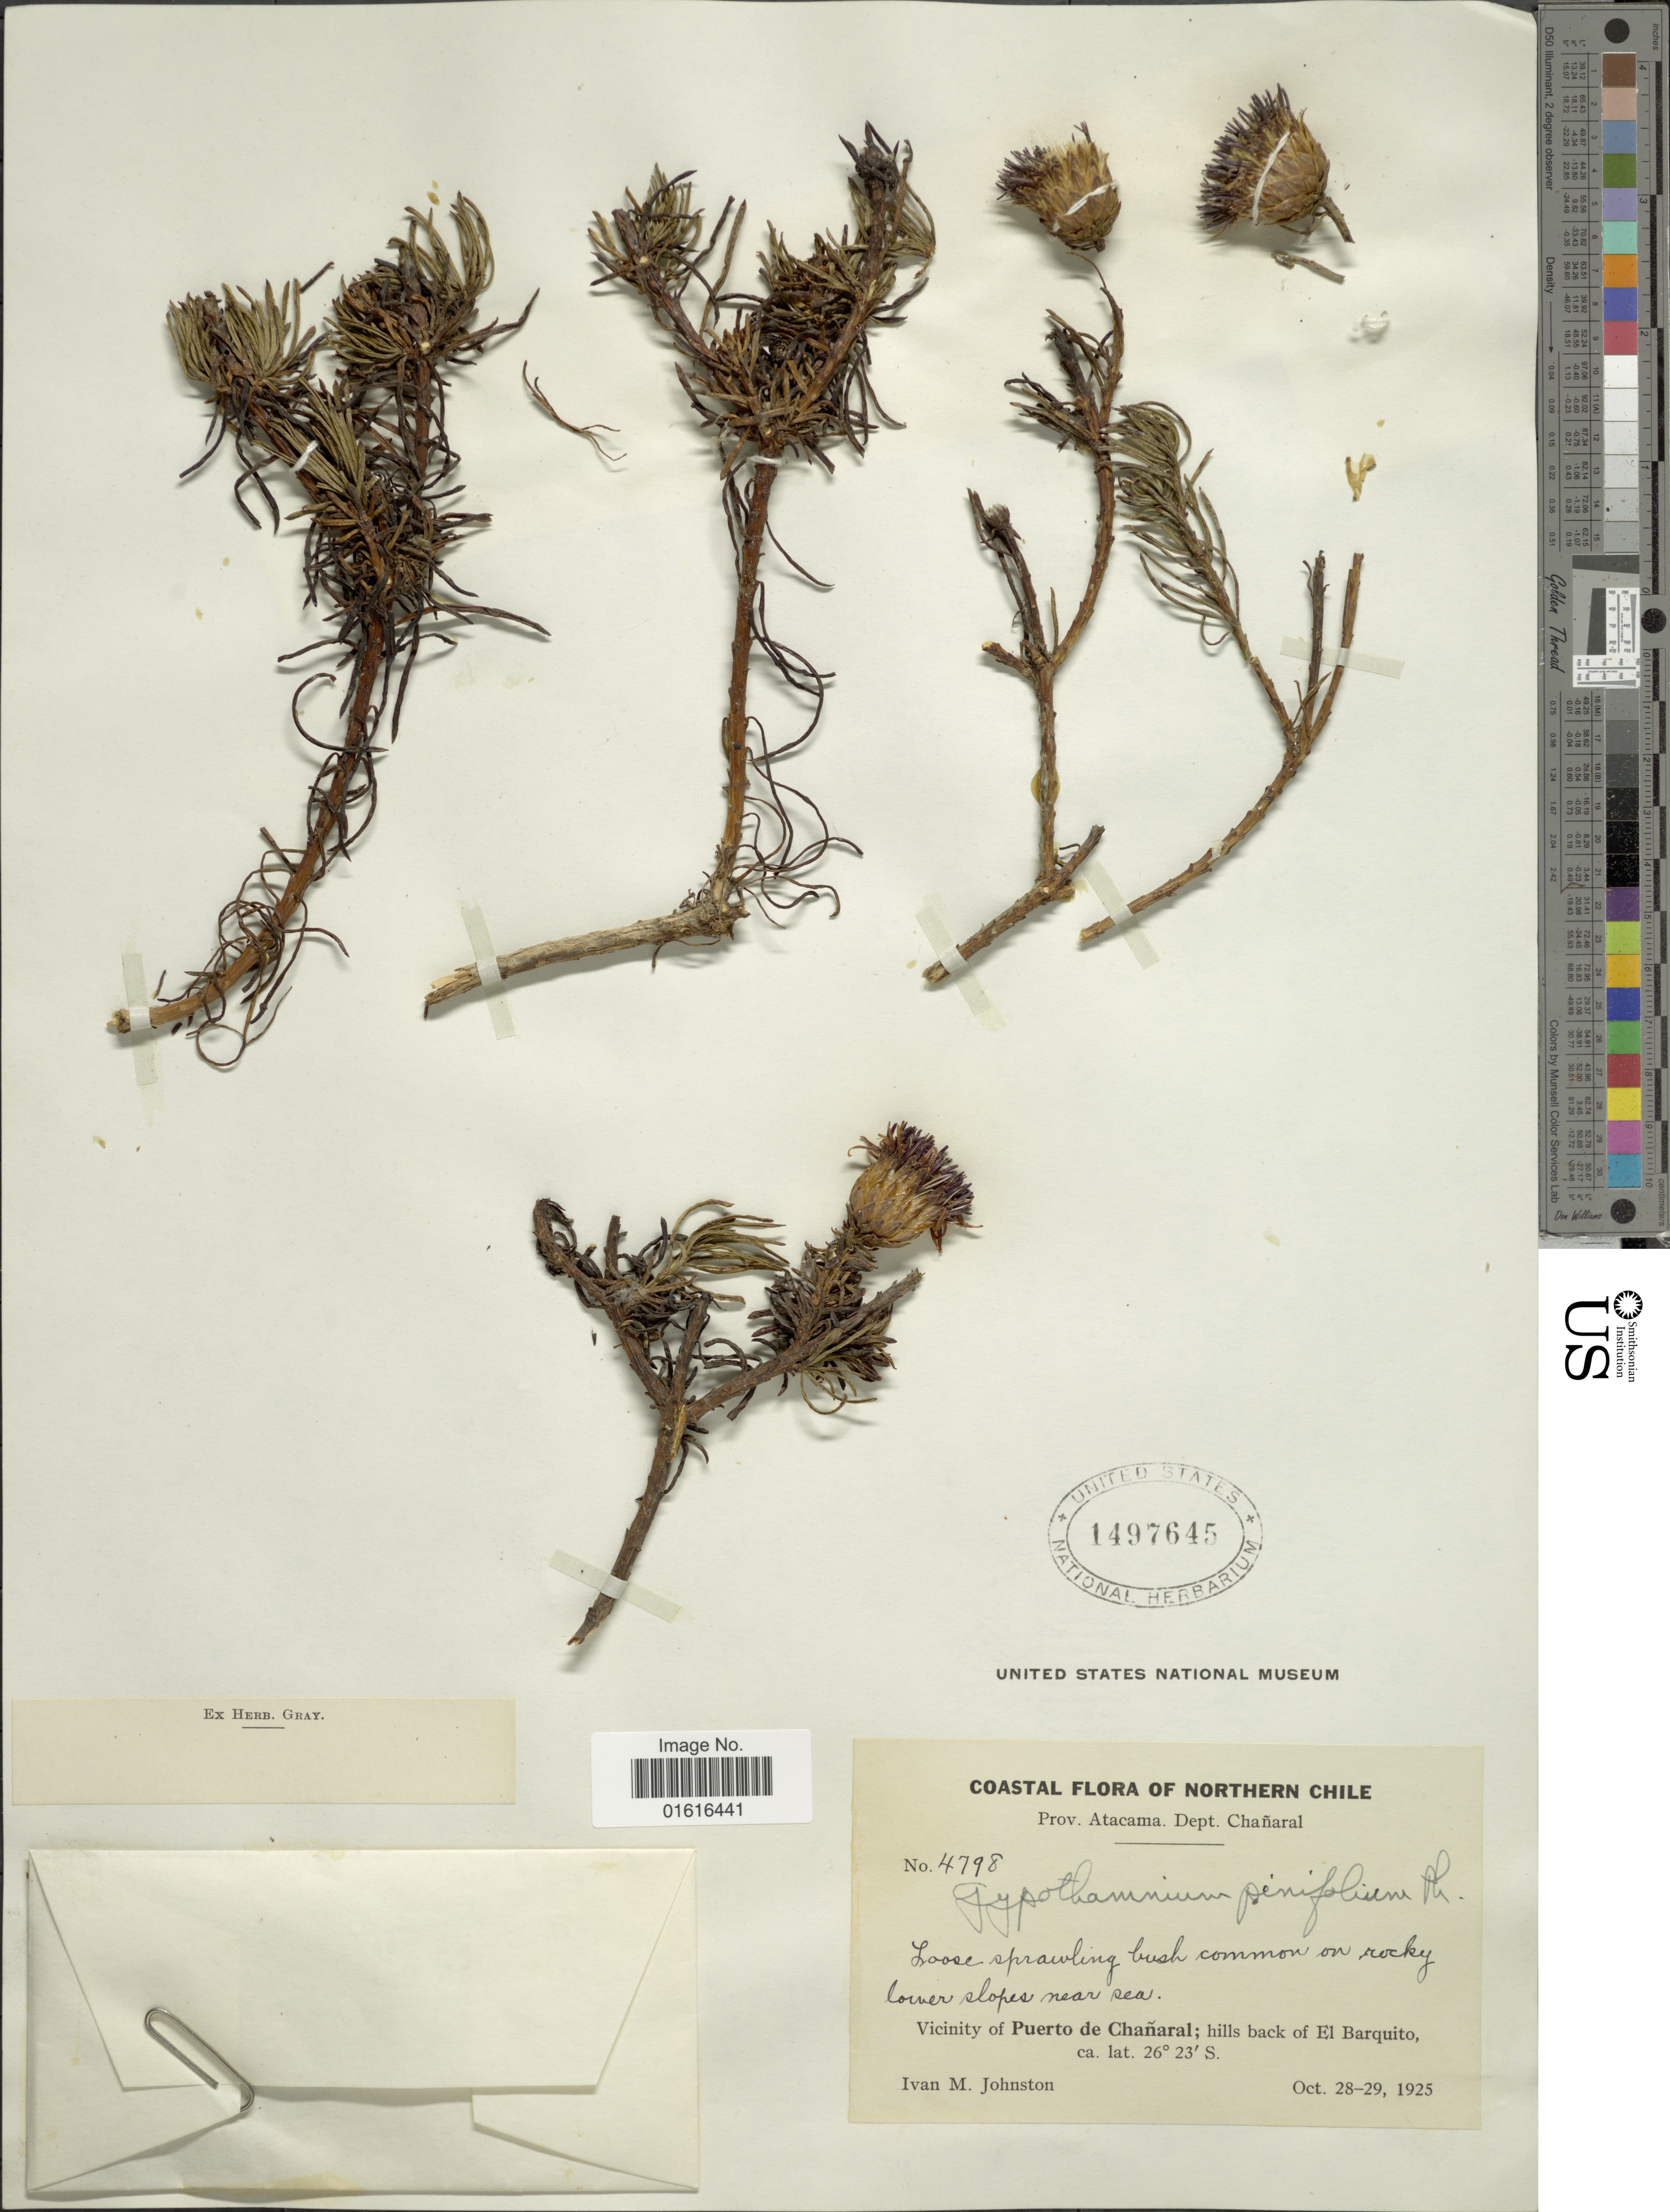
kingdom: Plantae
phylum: Tracheophyta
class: Magnoliopsida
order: Asterales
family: Asteraceae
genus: Gypothamnium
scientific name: Gypothamnium pinifolium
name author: Phil.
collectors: I.M. Johnston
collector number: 4798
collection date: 1925-10-28/1925-10-29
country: Chile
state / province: Atacama (III)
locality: Dept. Chanaral, Vicinity of Puerto de Chanaral; hills back of El Barquito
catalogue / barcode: US 1497645